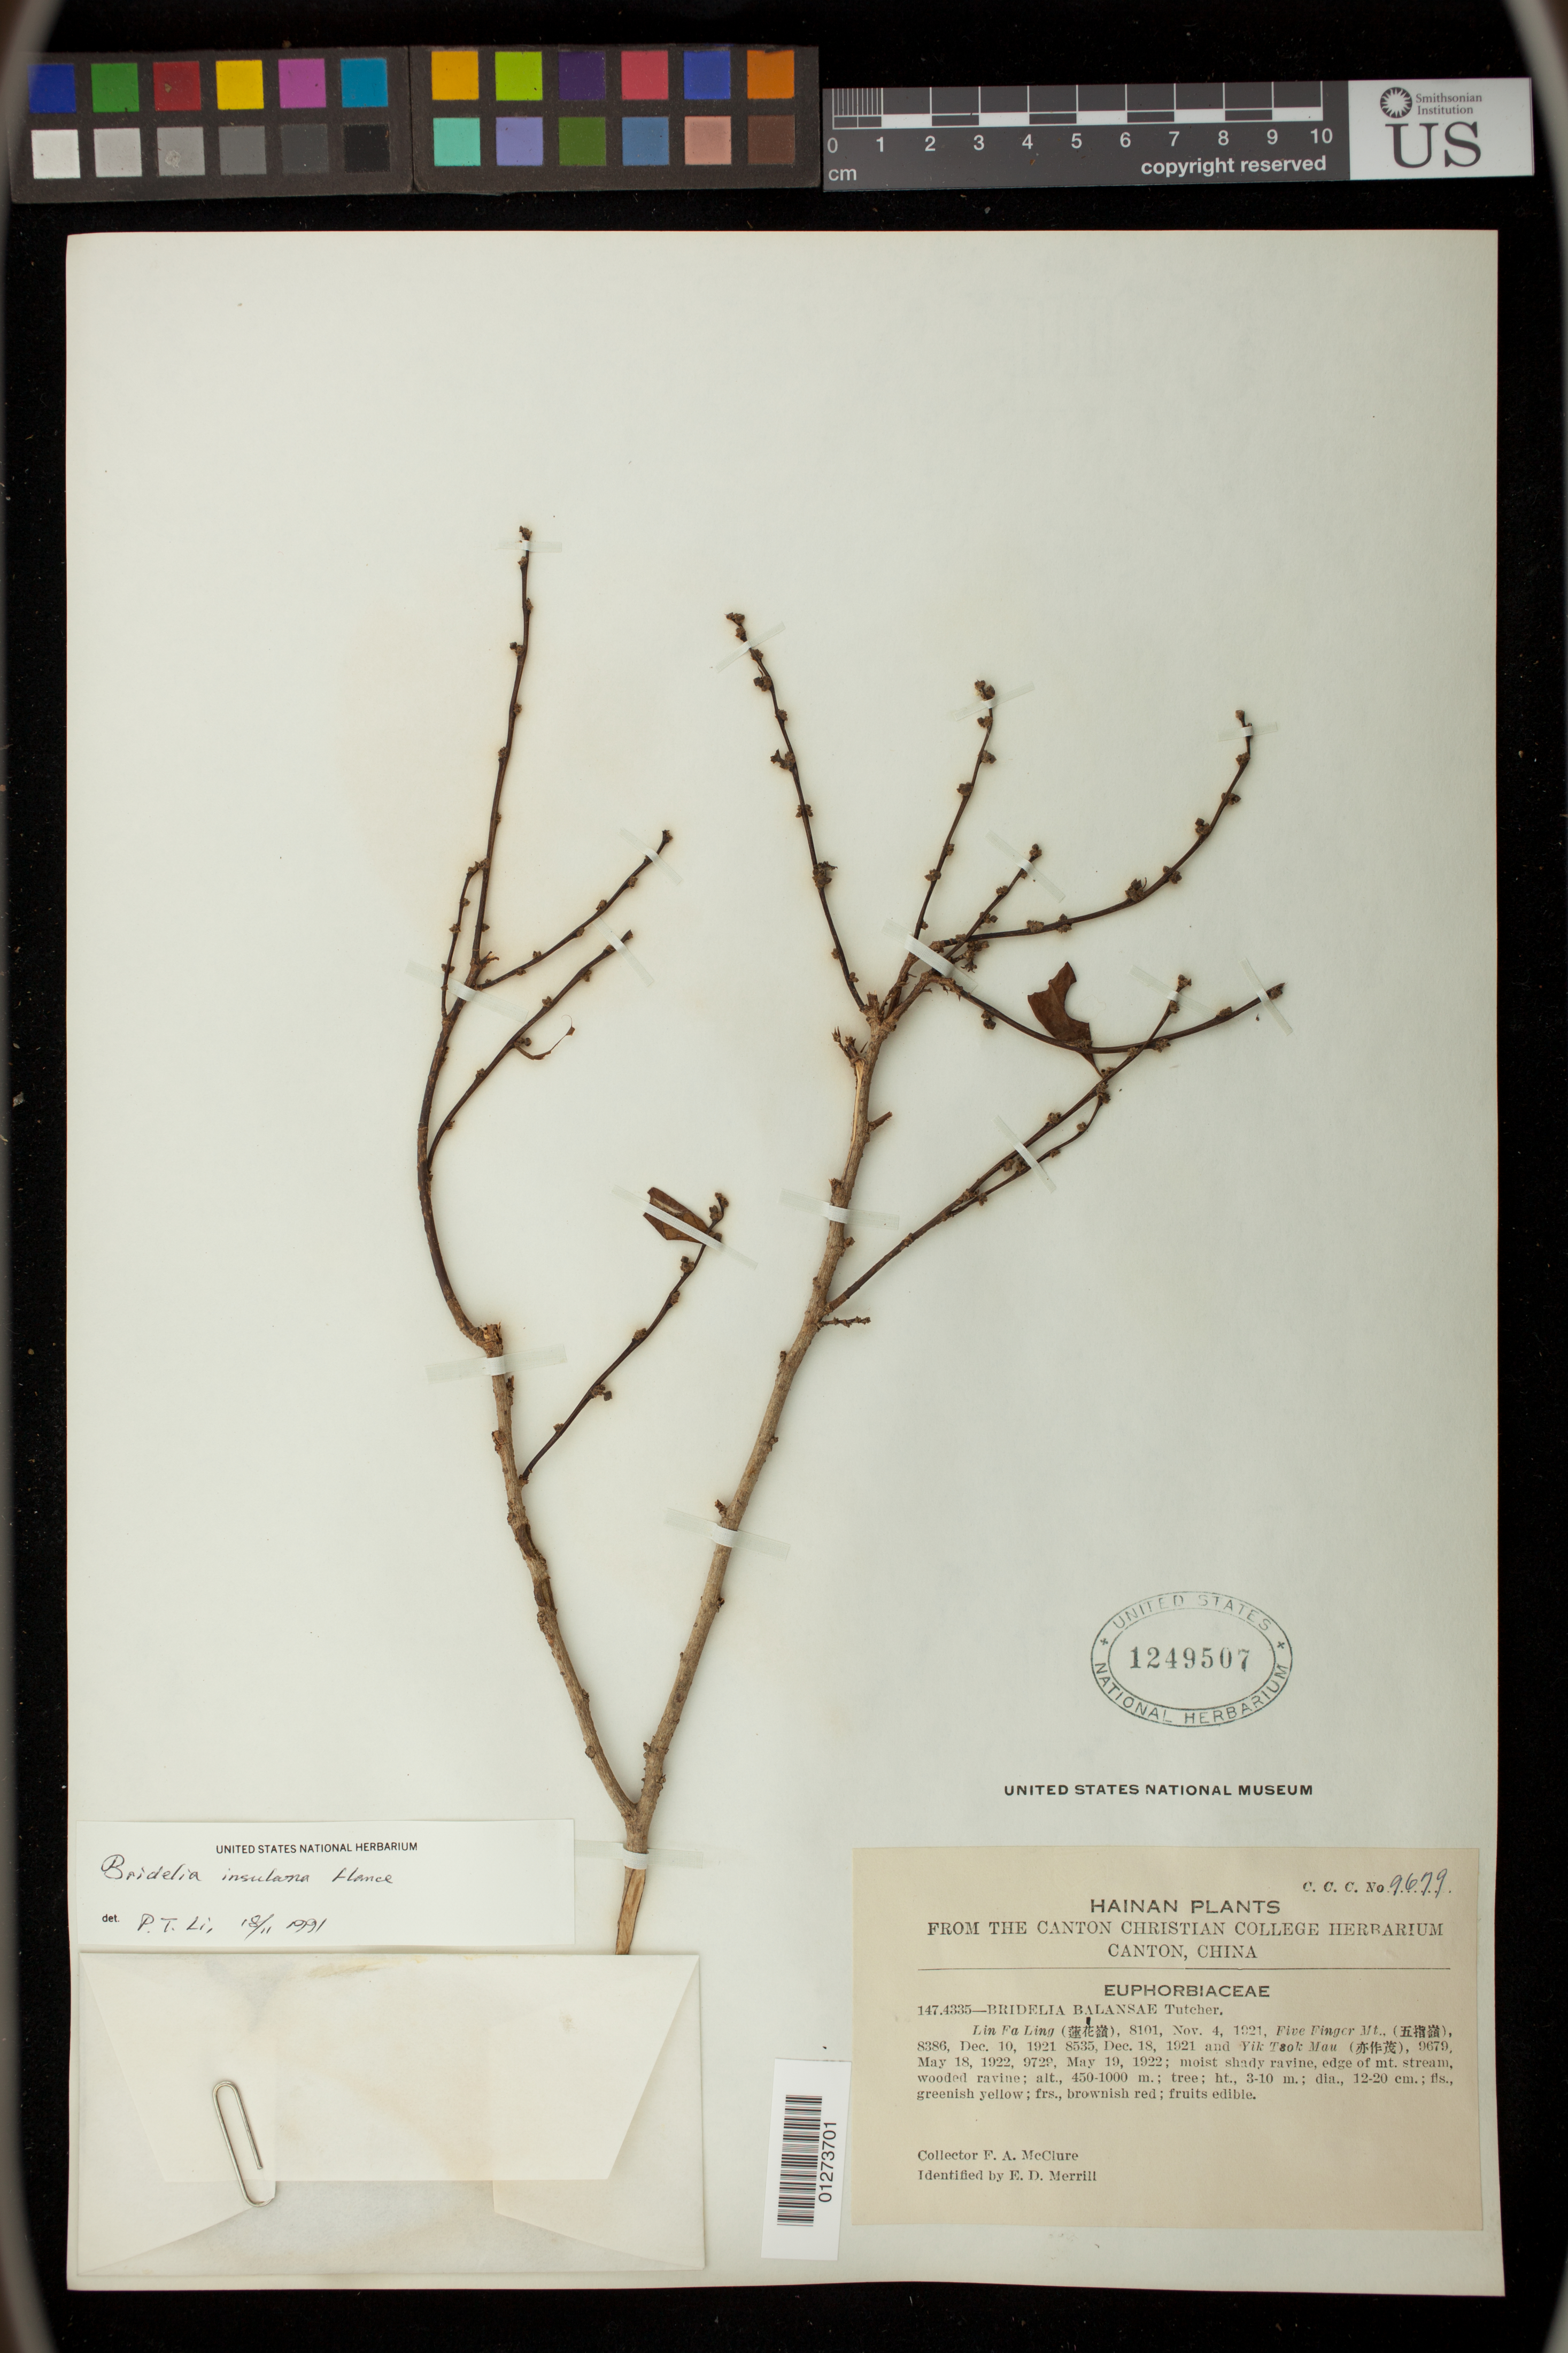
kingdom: Plantae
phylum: Tracheophyta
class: Magnoliopsida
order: Malpighiales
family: Phyllanthaceae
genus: Bridelia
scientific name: Bridelia balansae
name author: Tutcher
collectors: F. A. McClure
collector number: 9679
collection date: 1922-05-18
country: China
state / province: Hainan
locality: Yik Tsok Mau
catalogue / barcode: US 1249507